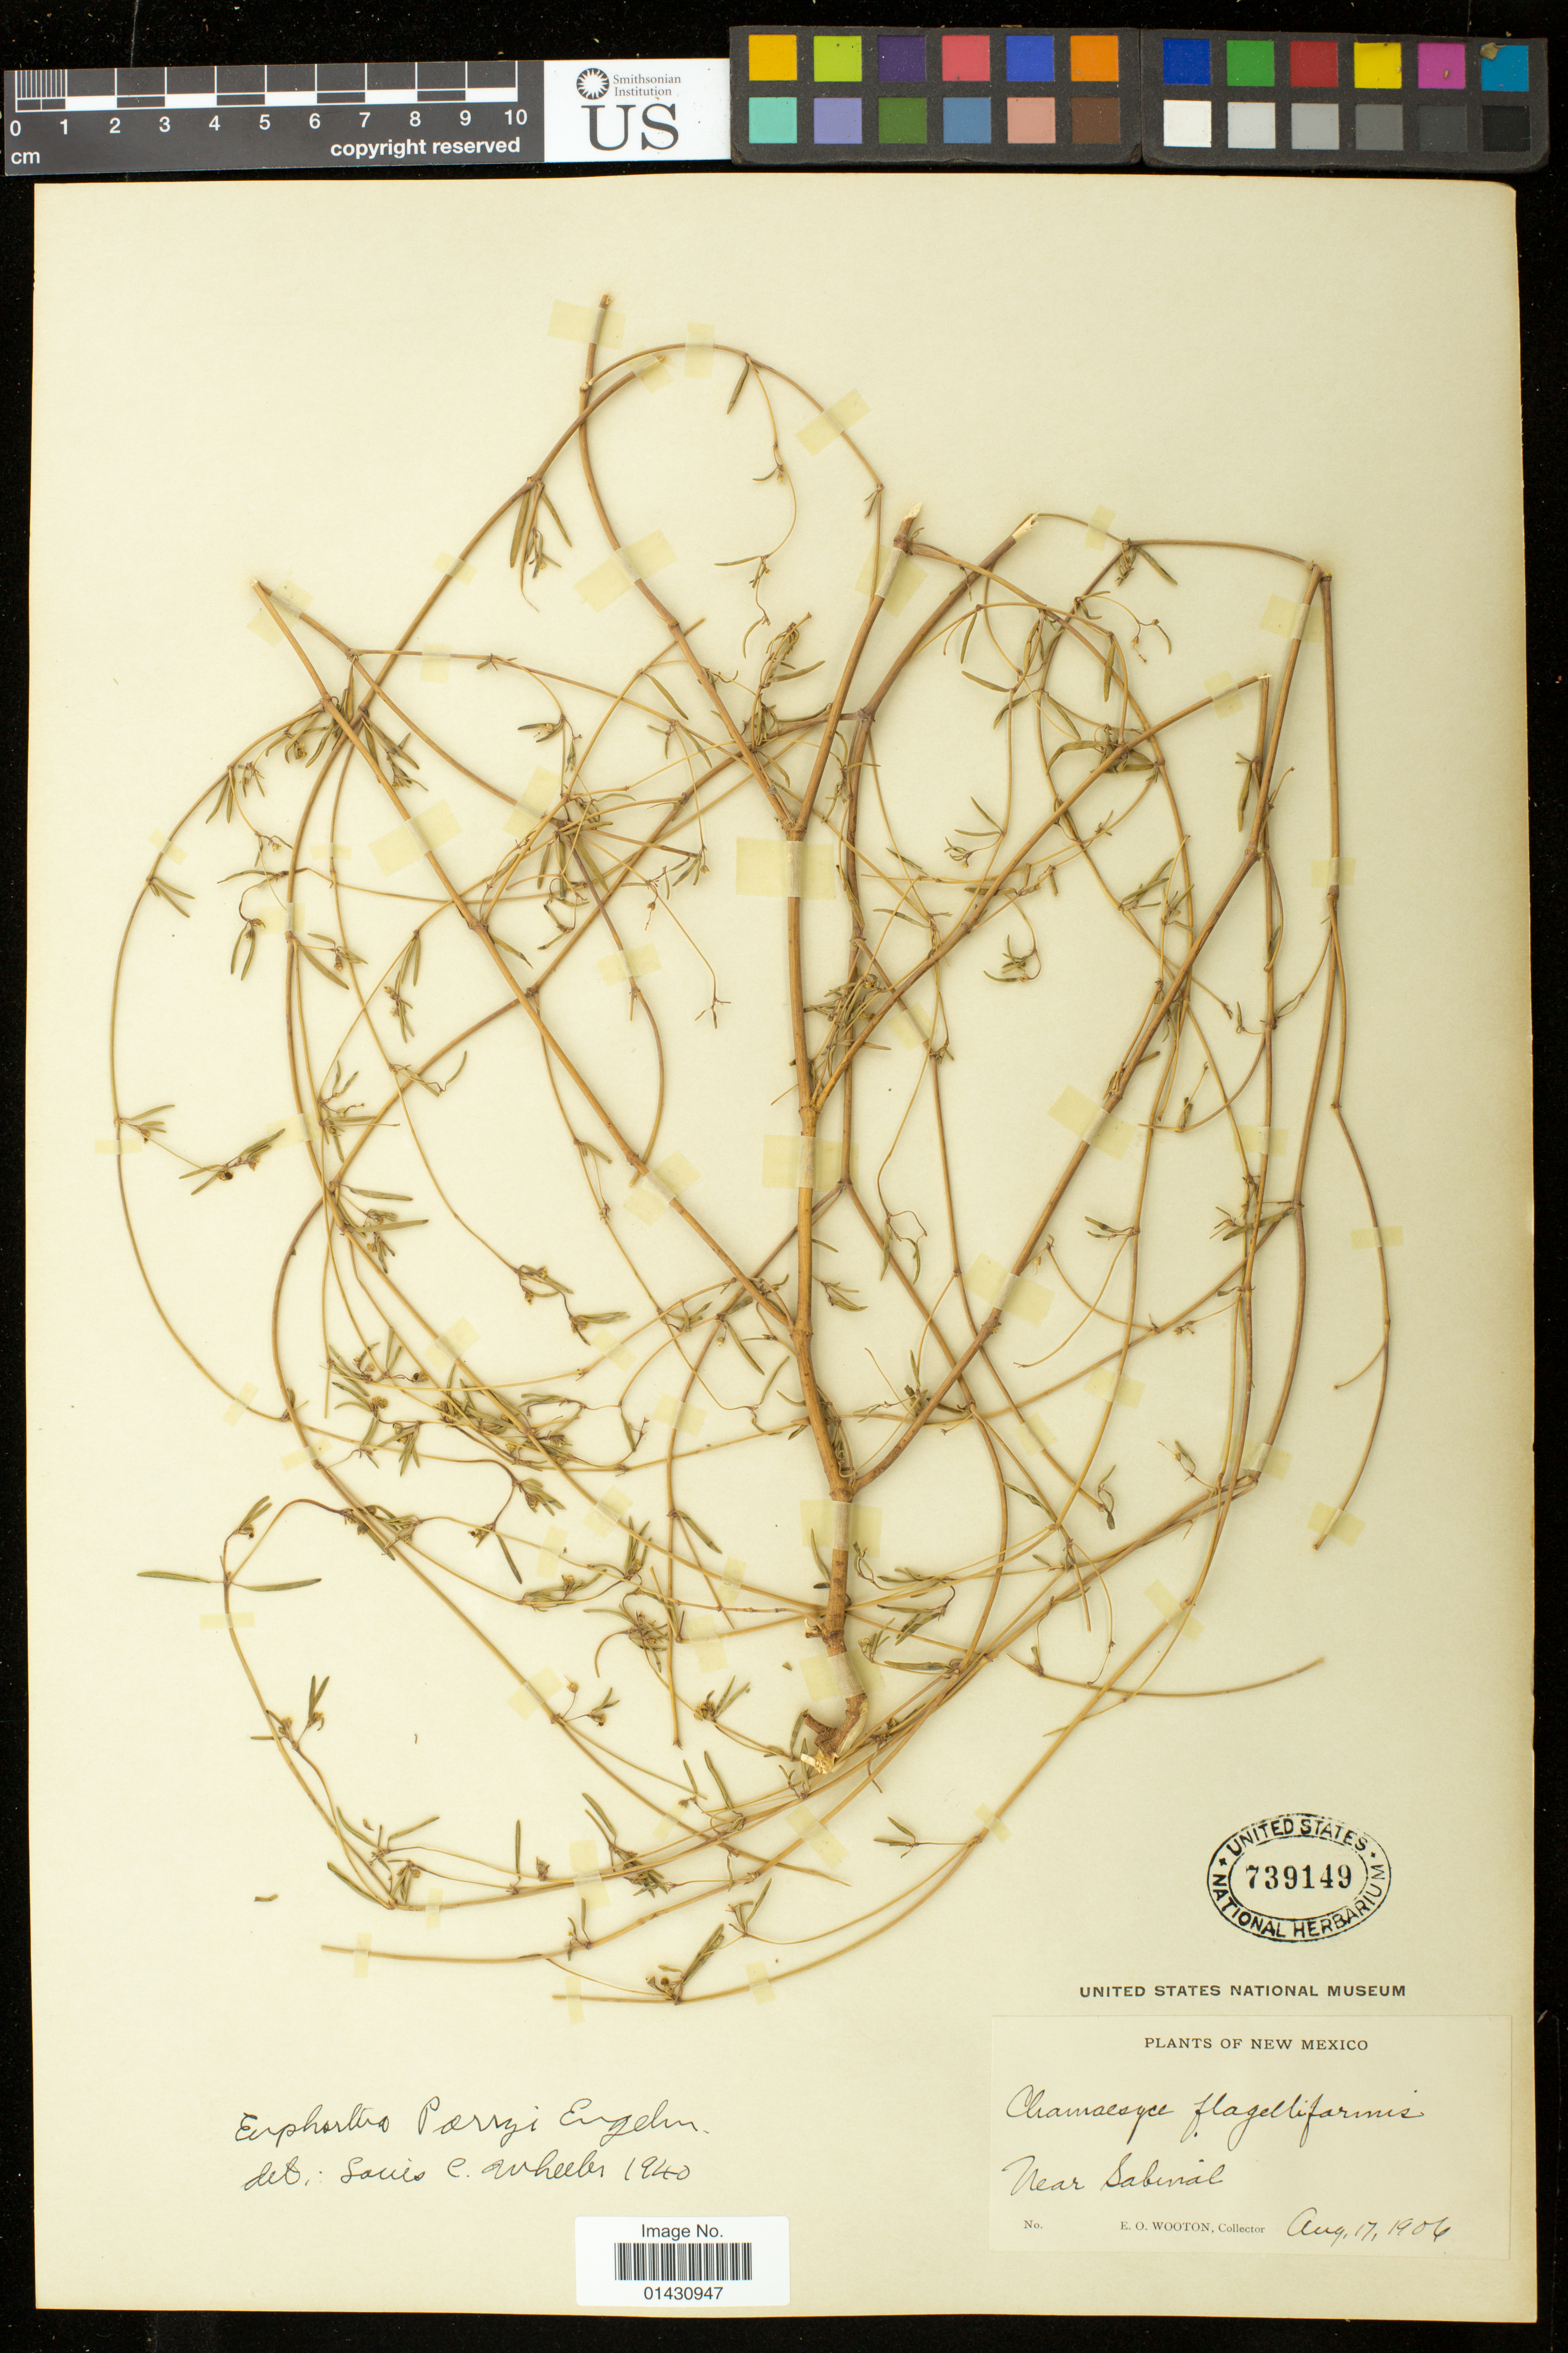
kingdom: Plantae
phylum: Tracheophyta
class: Magnoliopsida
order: Malpighiales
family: Euphorbiaceae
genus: Euphorbia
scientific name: Euphorbia parryi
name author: Engelm.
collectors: E. O. Wooton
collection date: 1906-08-17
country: United States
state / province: New Mexico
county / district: Socorro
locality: Near Sabinal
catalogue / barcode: US 739149